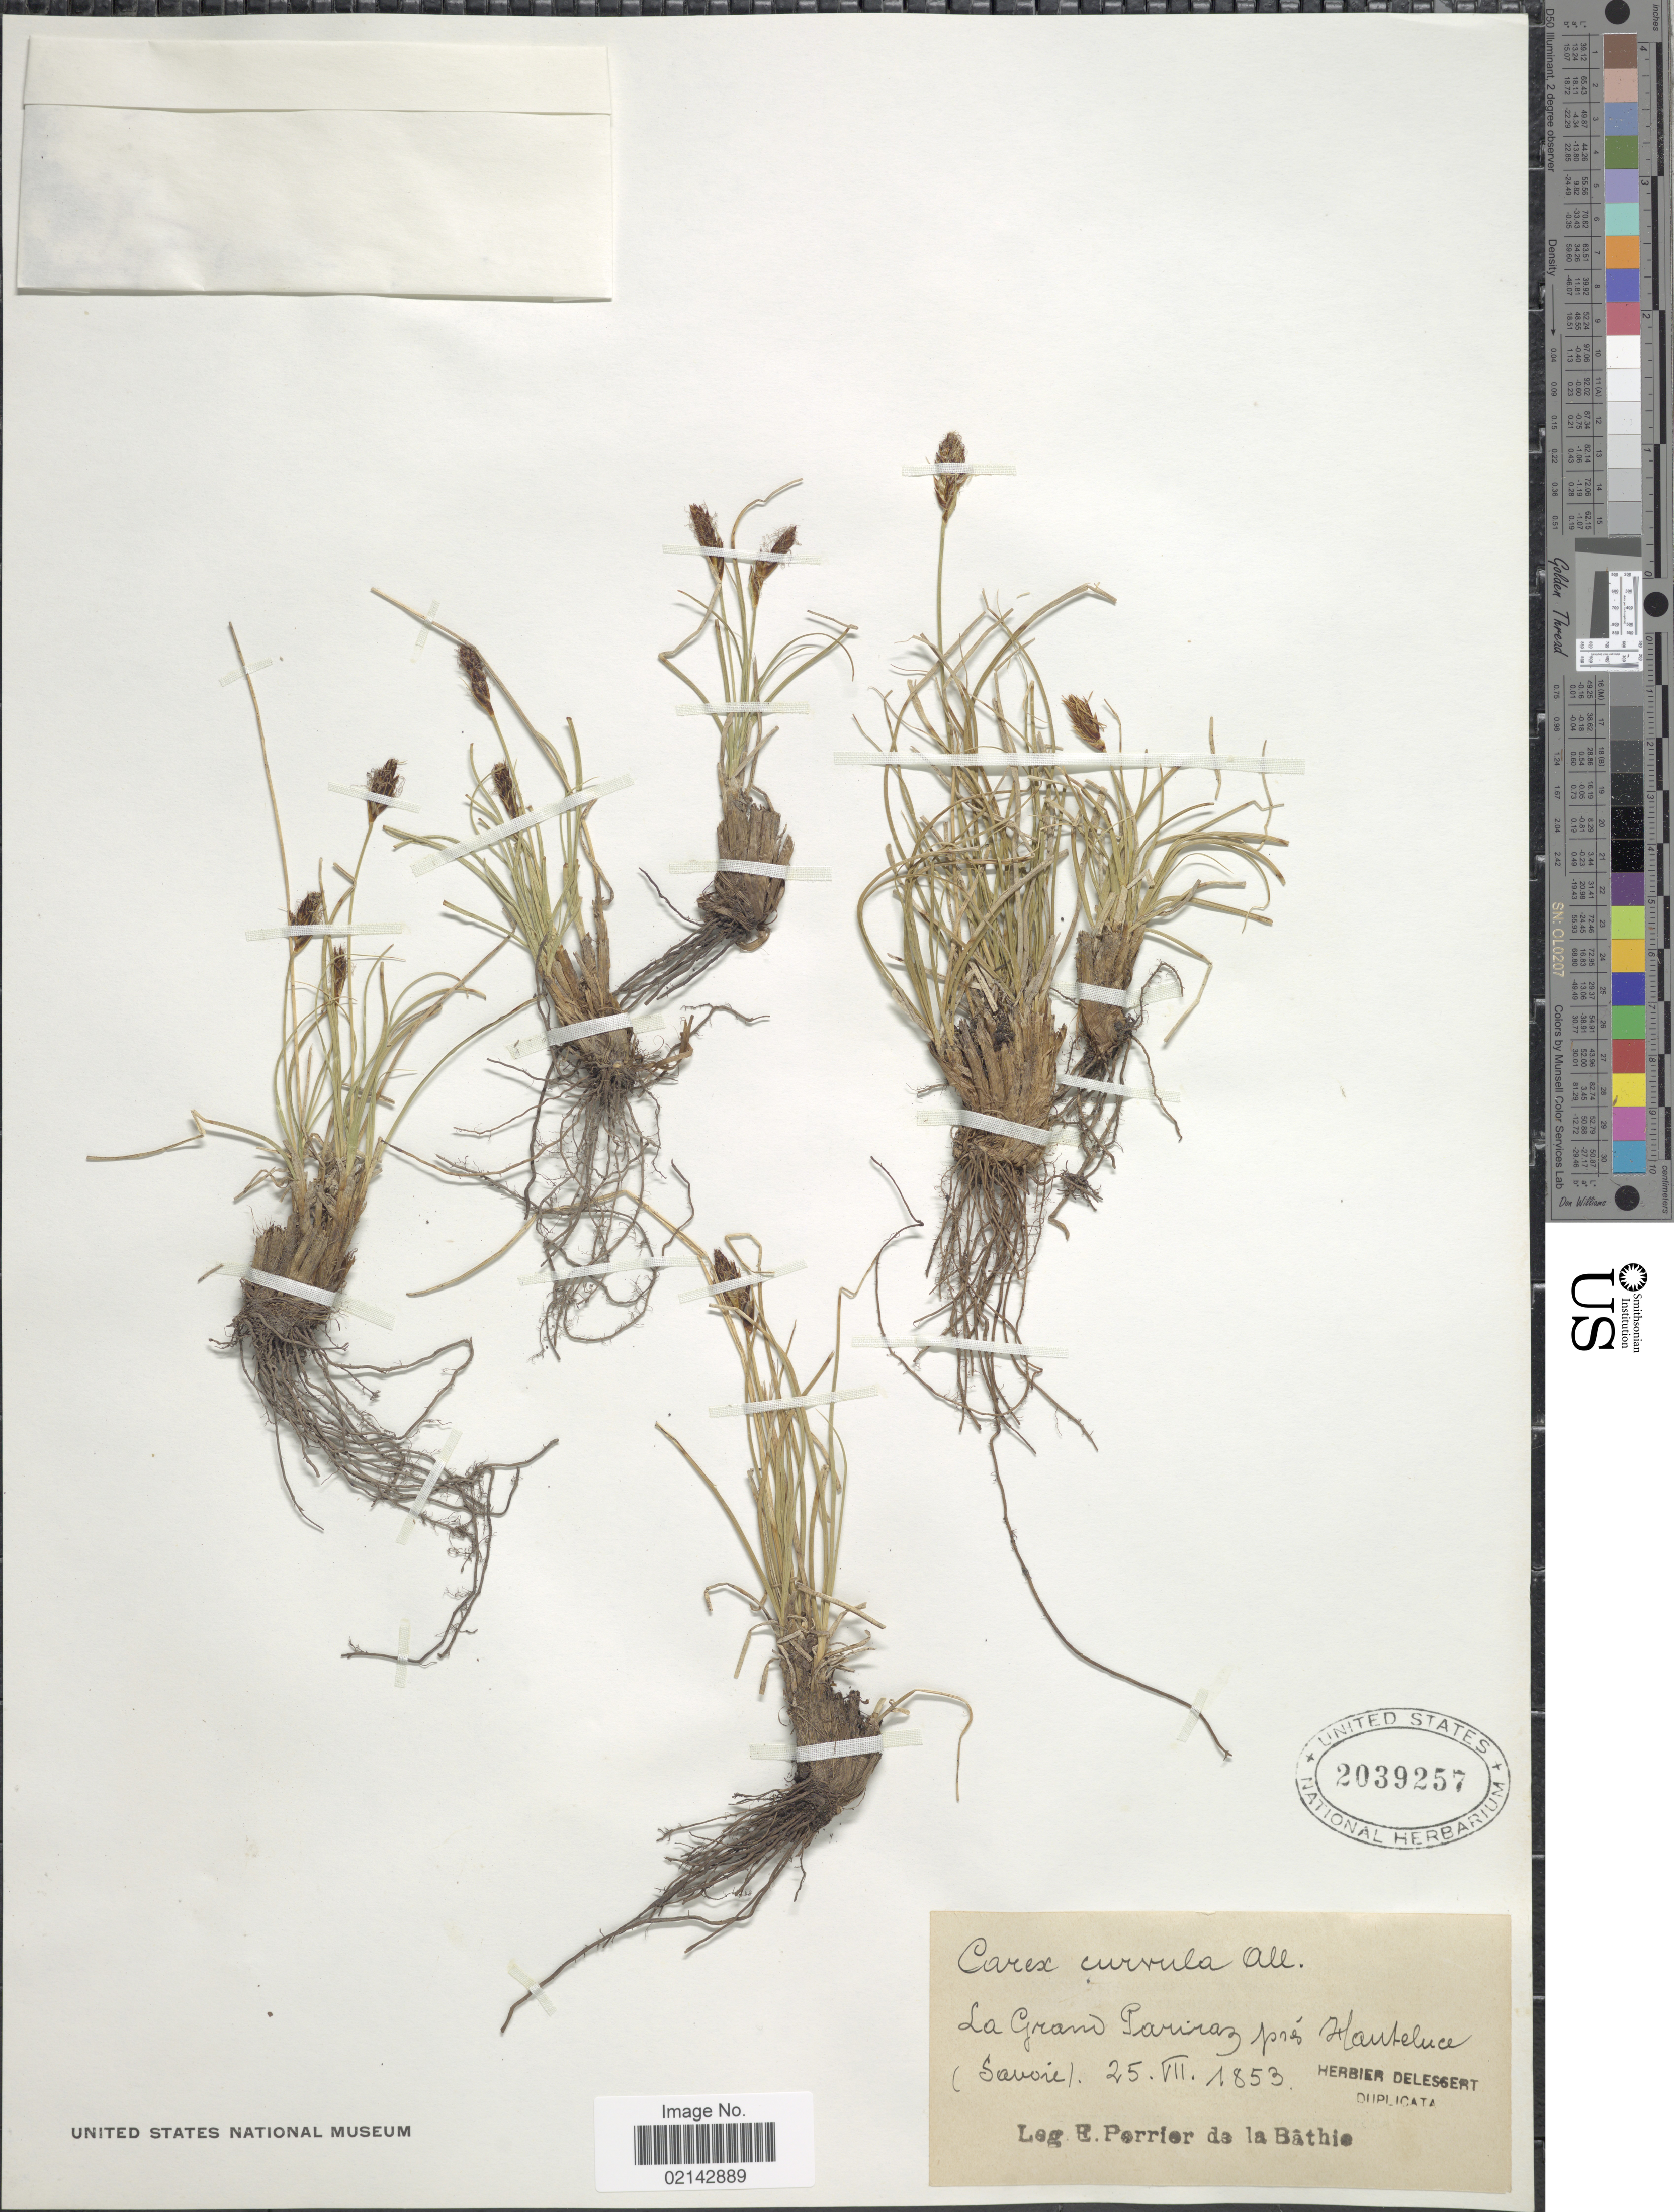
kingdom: Plantae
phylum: Tracheophyta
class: Liliopsida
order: Poales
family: Cyperaceae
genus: Carex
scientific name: Carex curvula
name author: All.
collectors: E. Perrier de la Bâthie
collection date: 1853-07-25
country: France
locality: La Grand Pariras pres Hauteluce (Savoie).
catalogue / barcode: US 2039257